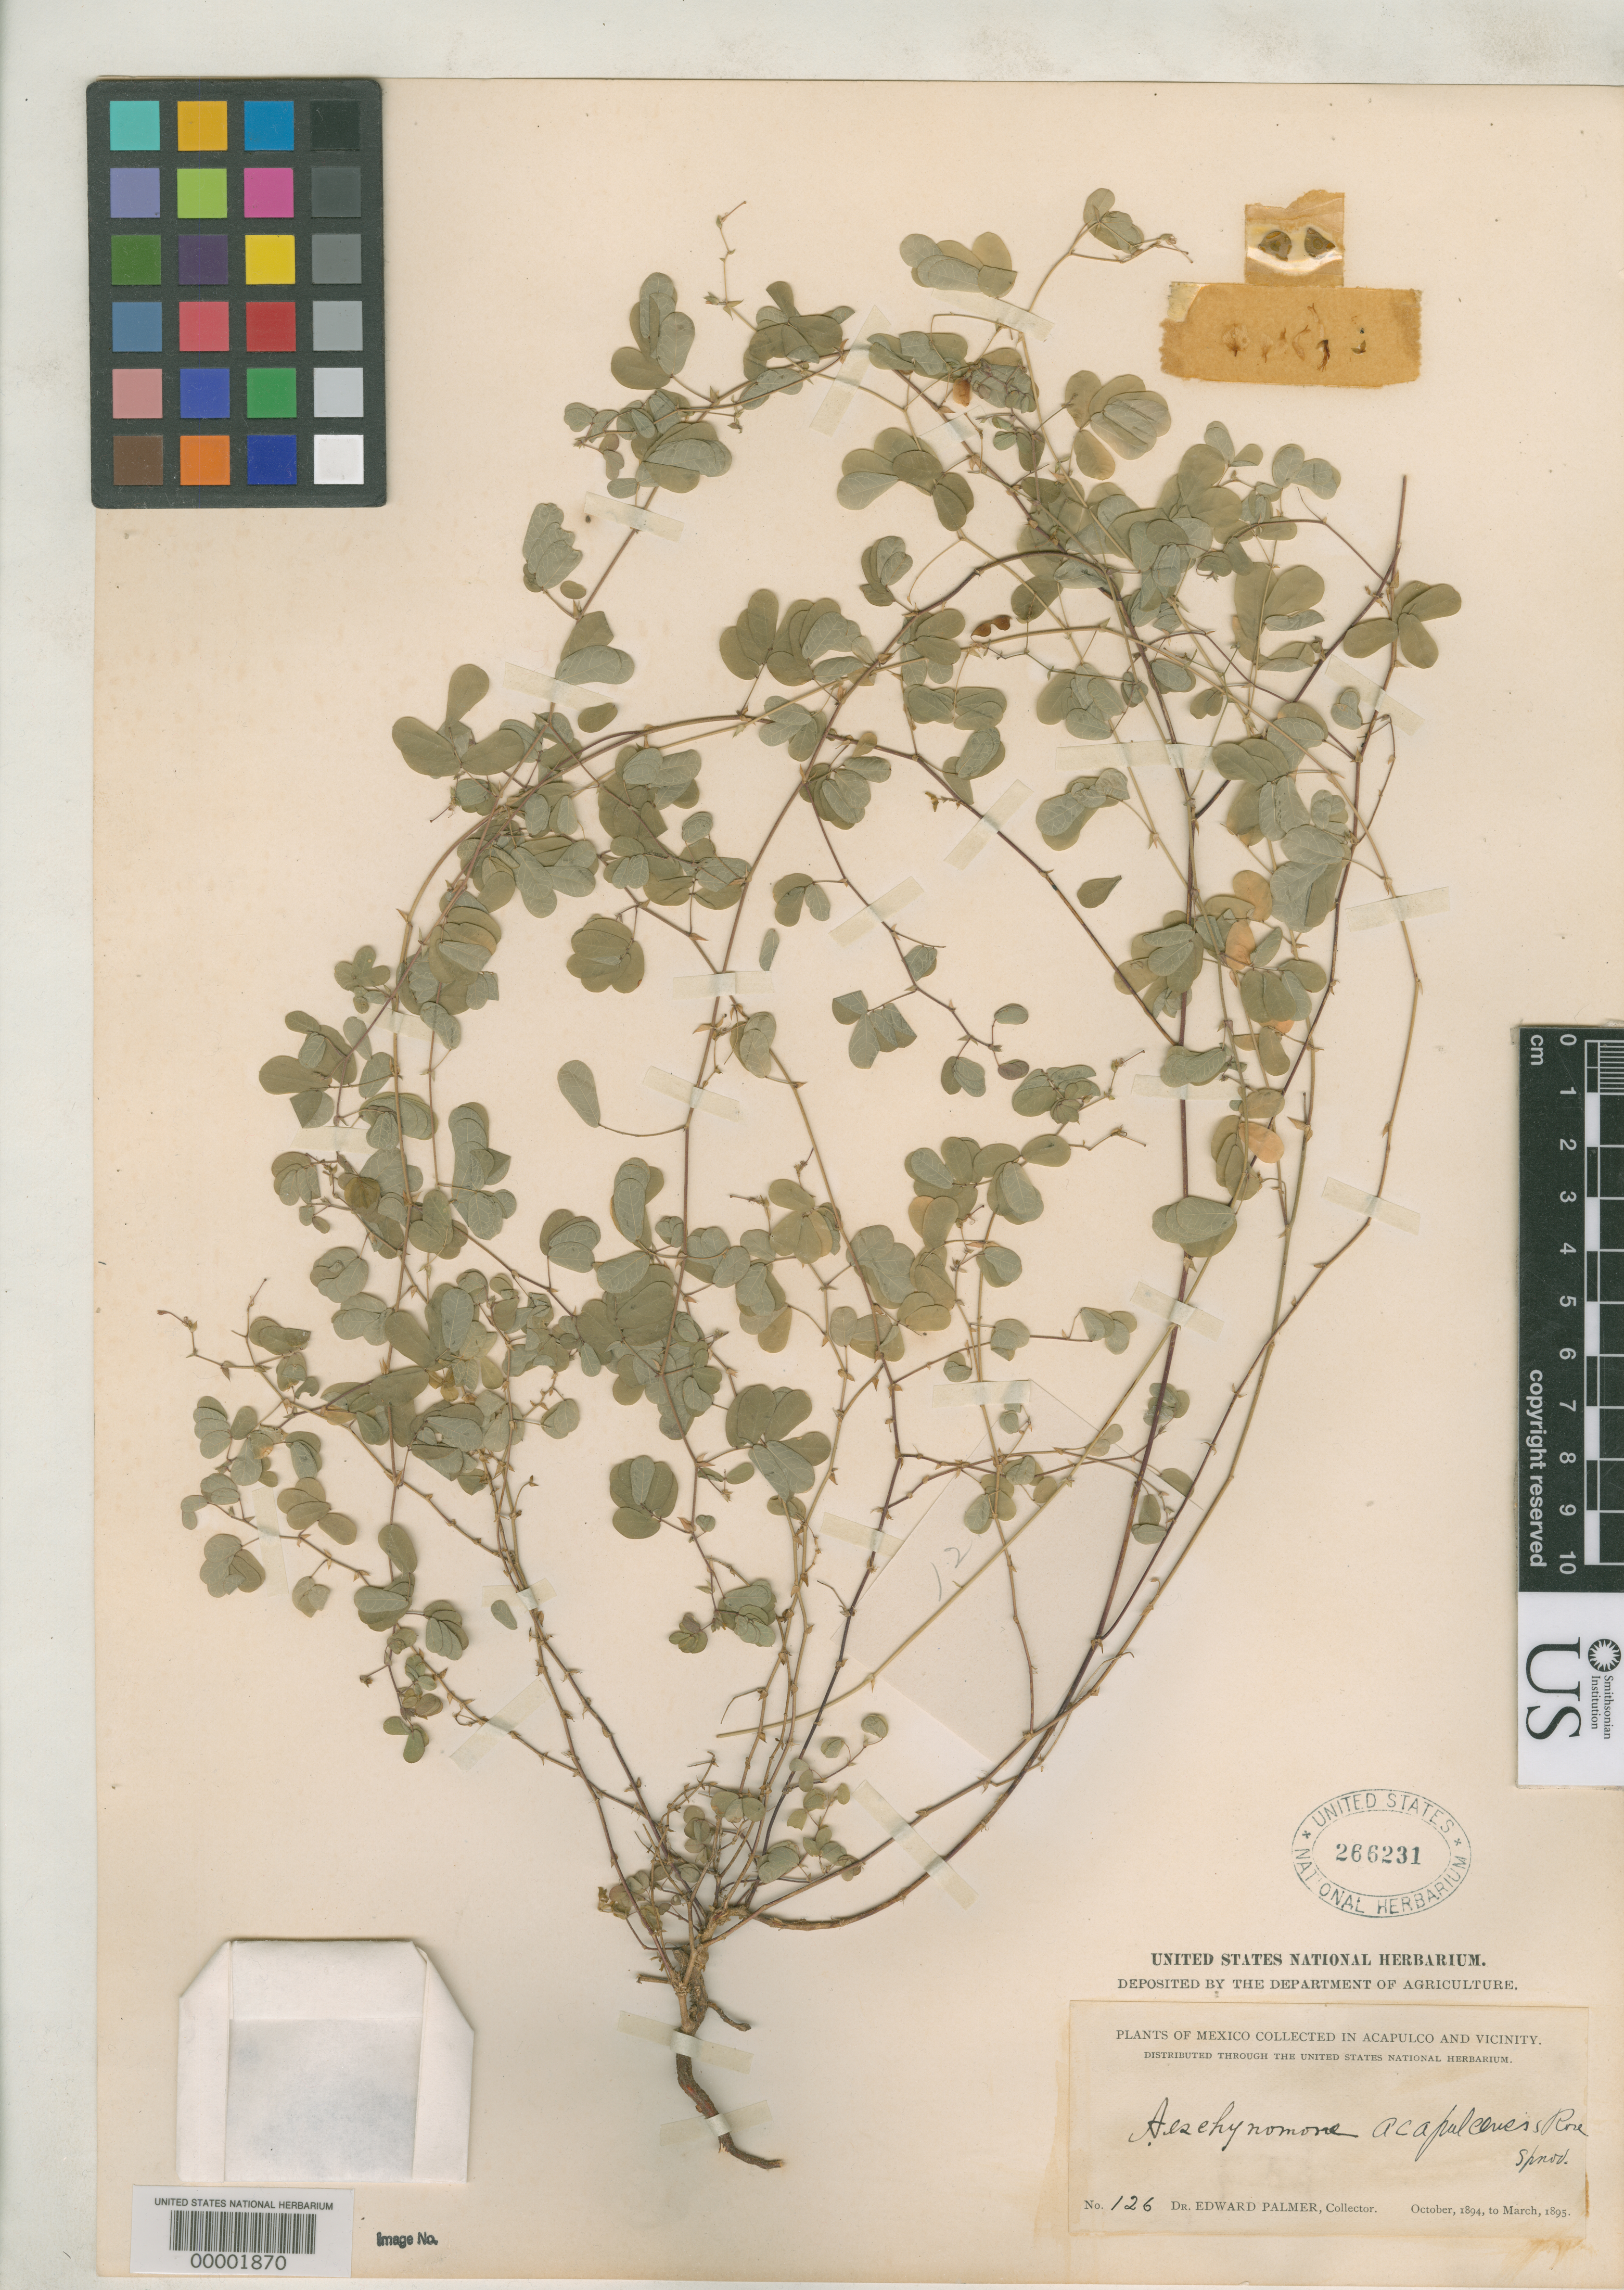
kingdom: Plantae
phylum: Tracheophyta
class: Magnoliopsida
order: Fabales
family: Fabaceae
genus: Aeschynomene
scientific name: Aeschynomene acapulcensis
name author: Rose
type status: Holotype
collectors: E. Palmer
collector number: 126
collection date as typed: Oct 1894 to -- Mar 1895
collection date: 1894-10/1895-03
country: Mexico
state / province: Guerrero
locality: Acapulco.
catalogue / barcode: US 266231